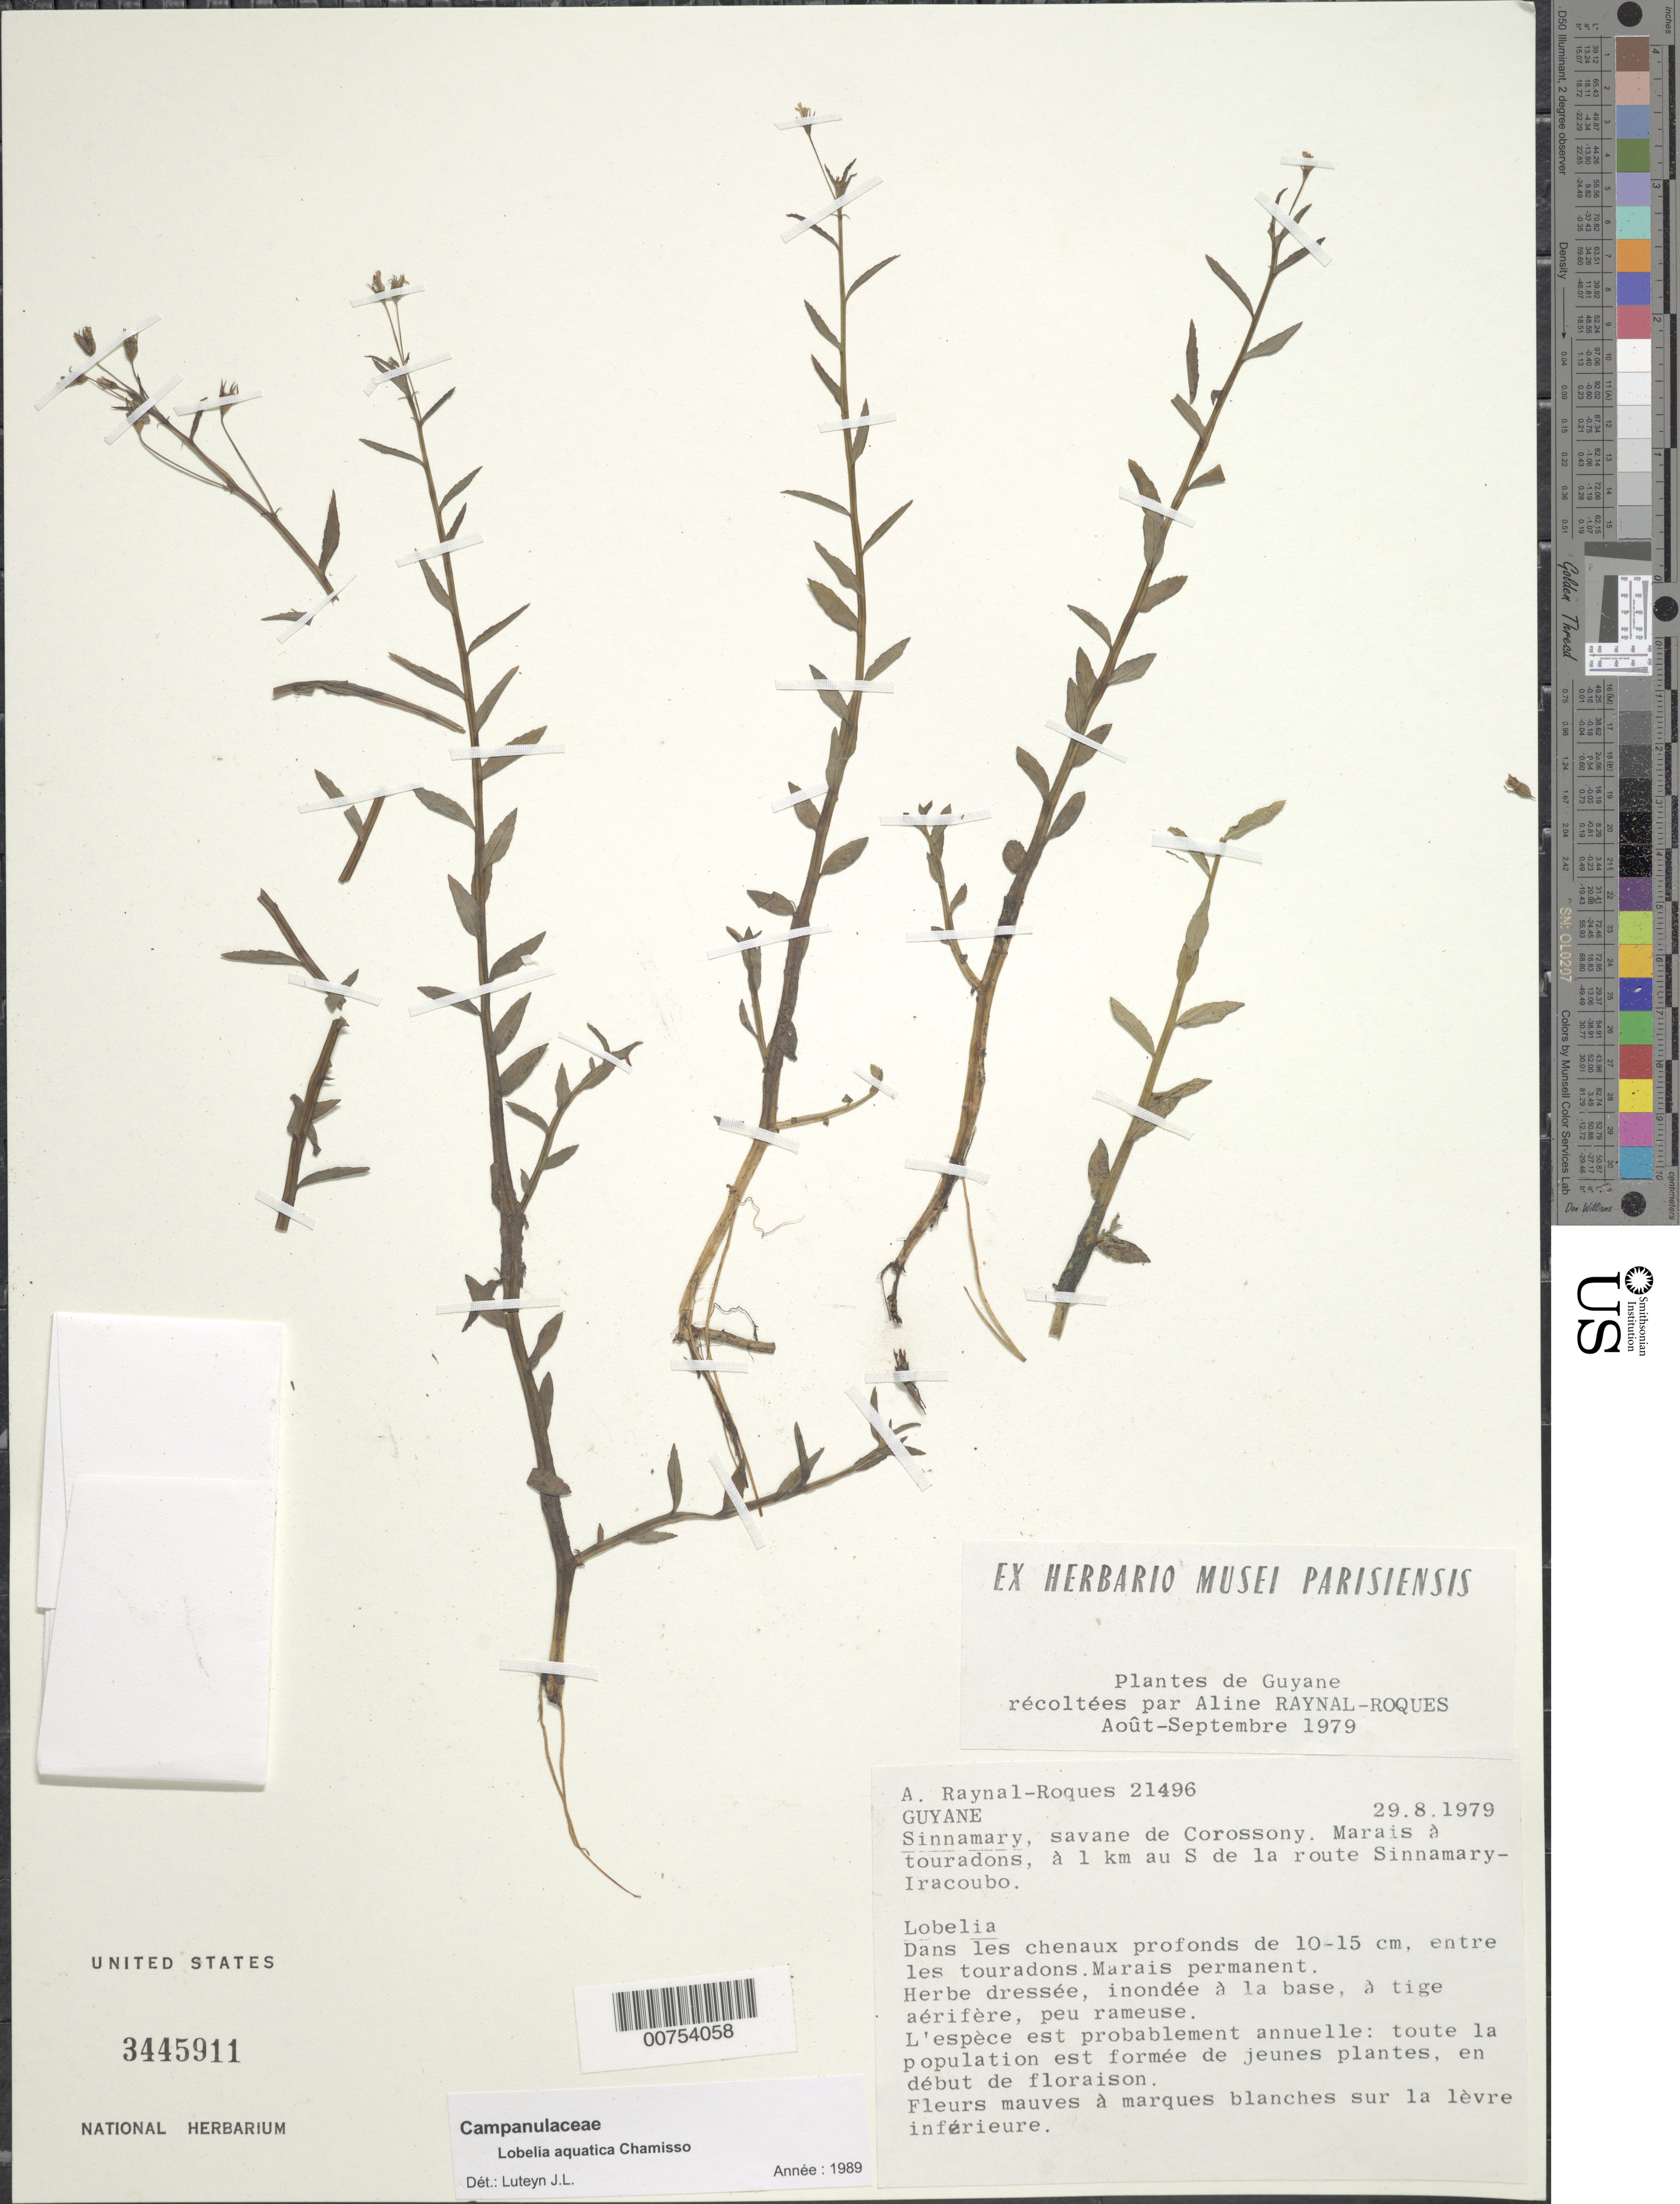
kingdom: Plantae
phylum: Tracheophyta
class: Magnoliopsida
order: Asterales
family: Campanulaceae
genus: Lobelia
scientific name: Lobelia aquatica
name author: Cham.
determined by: Luteyn, J. L.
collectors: A. M. Raynal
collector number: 21496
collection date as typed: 29-Aug-79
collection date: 1979-08-29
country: French Guiana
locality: Savane de Corossony, 1 km S de la route Sinnamary-Iracoubo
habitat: Dans les chenaux profonds de 10-15 cm; entre les touradons; marais permanent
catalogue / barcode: US 3445911